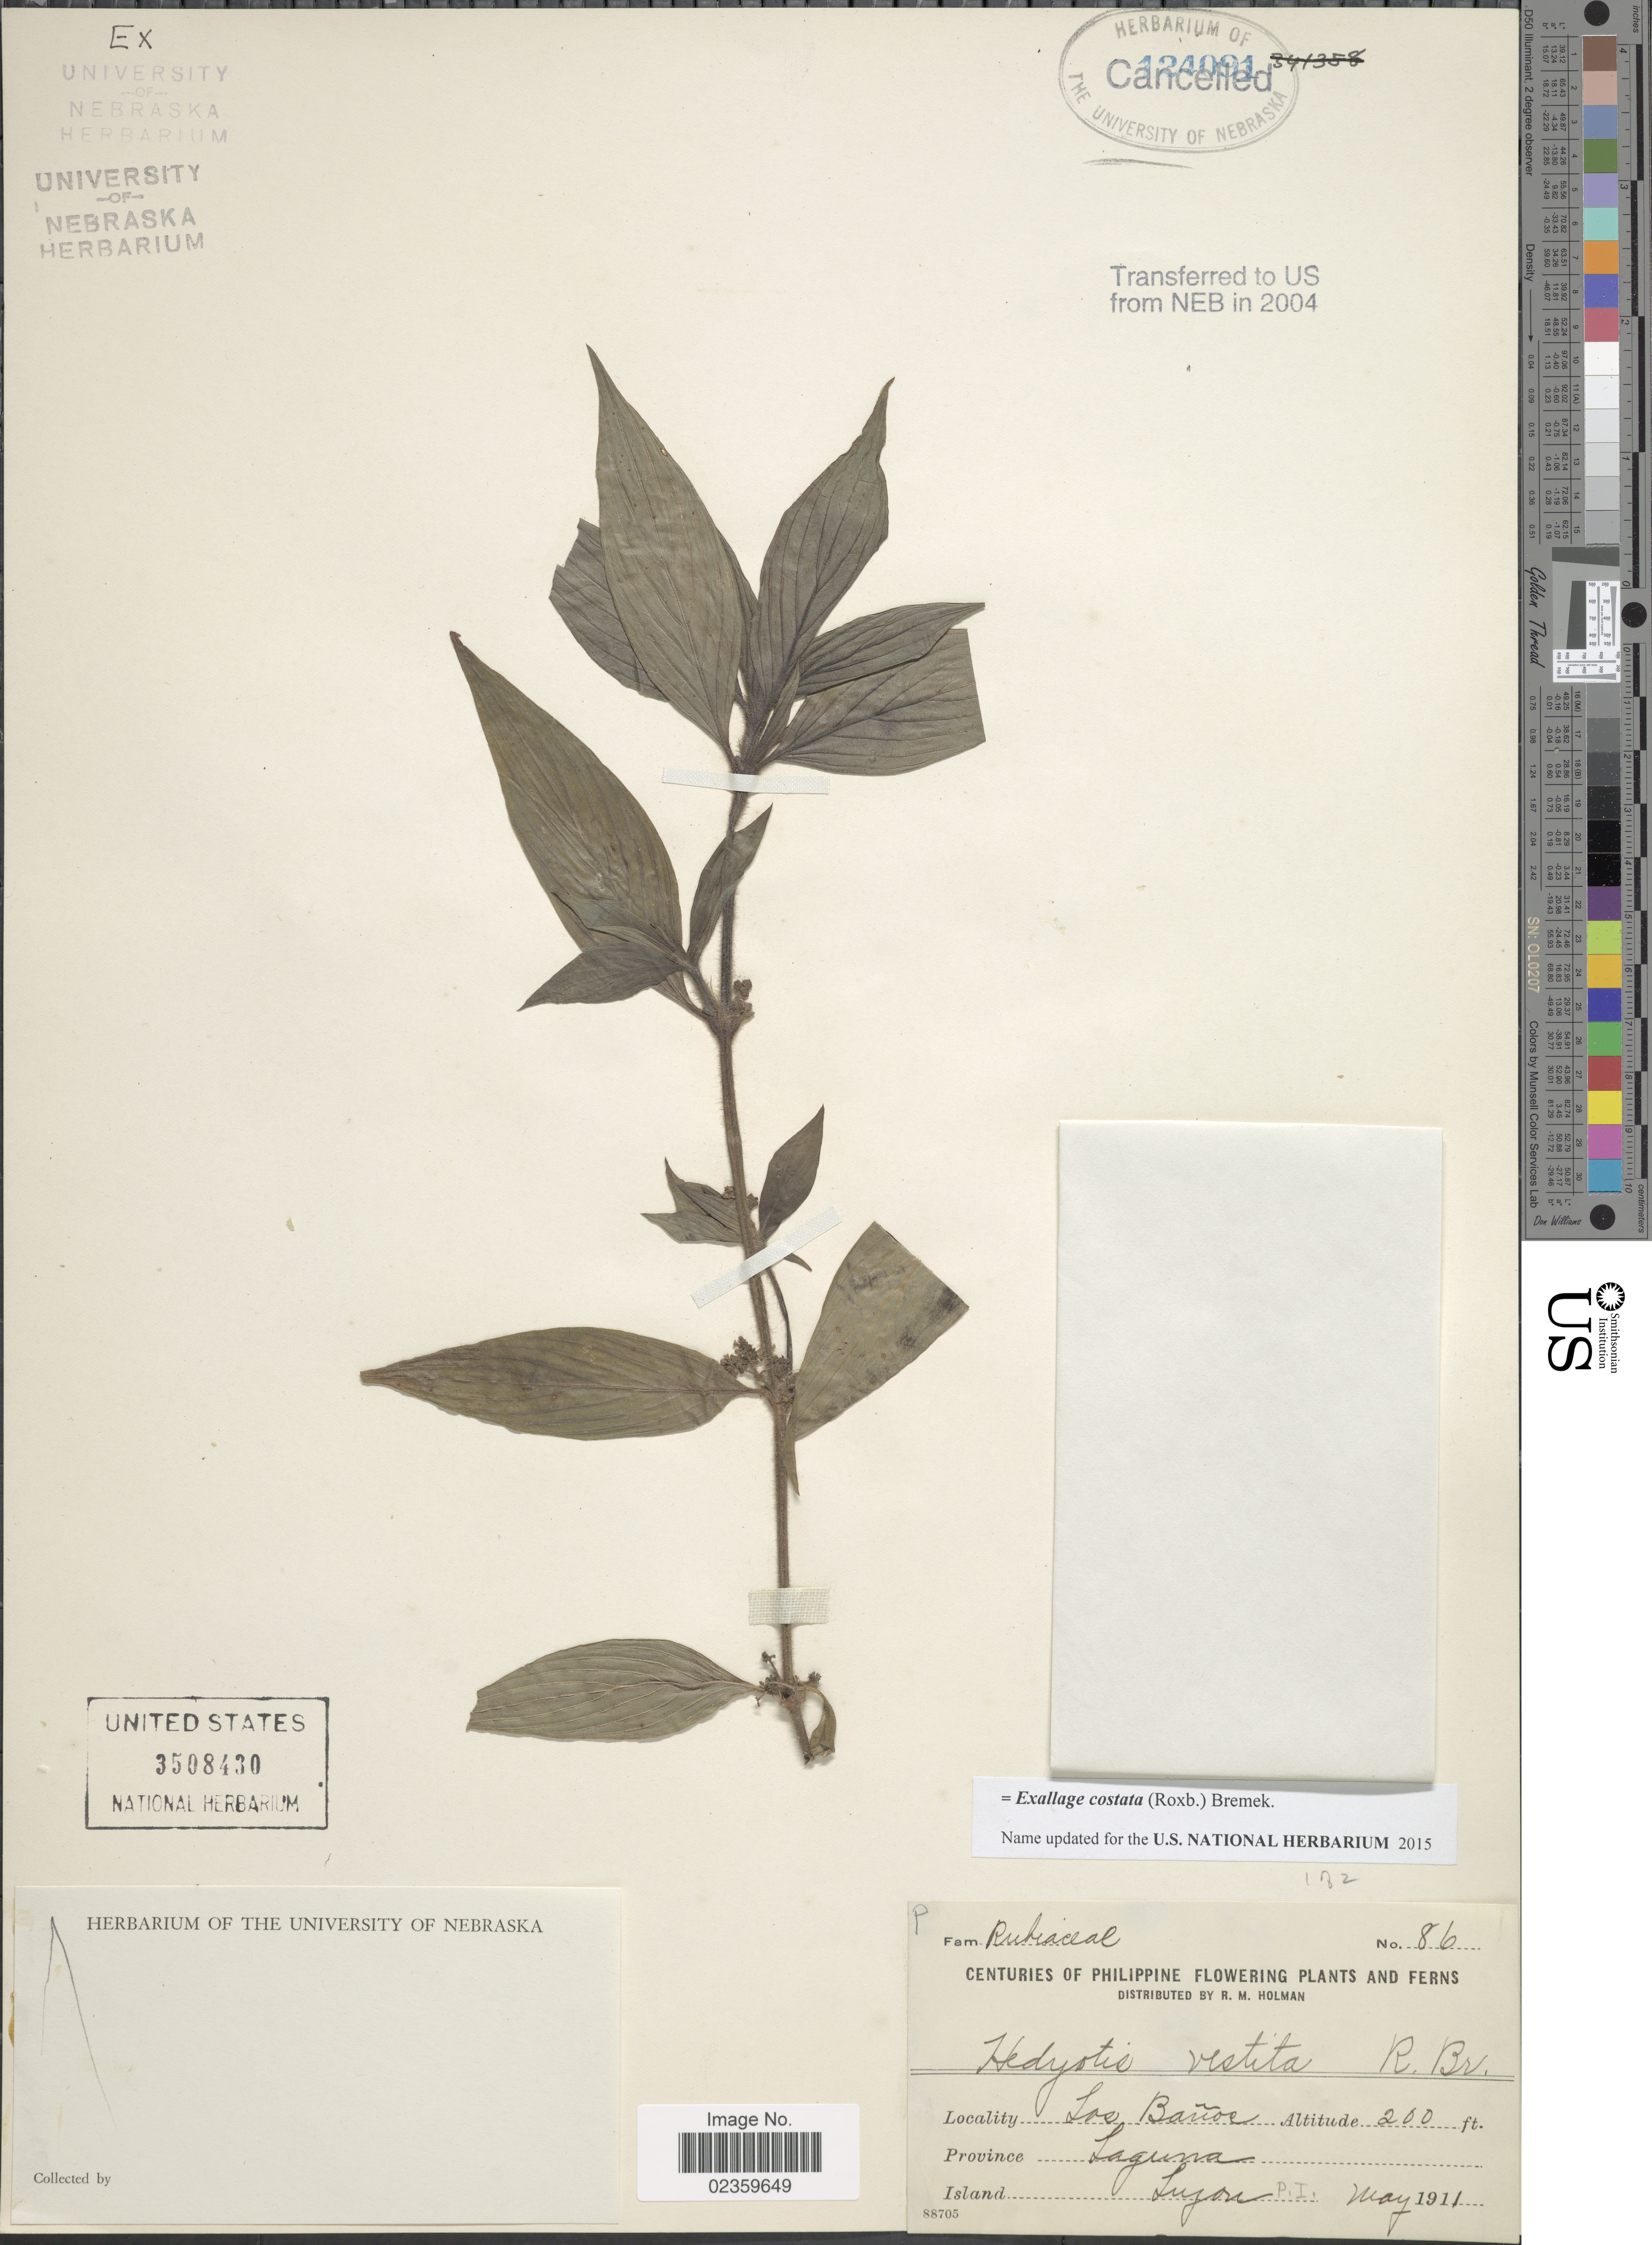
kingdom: Plantae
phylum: Tracheophyta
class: Magnoliopsida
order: Gentianales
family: Rubiaceae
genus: Exallage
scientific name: Exallage costata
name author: (Roxb.) Bremek.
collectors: R. Holman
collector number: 86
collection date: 1911-05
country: Philippines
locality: Centuries of Philippine flowering plants and ferns. Los Baños. Province Laguna. Island Luzon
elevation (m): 61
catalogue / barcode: US 3508430